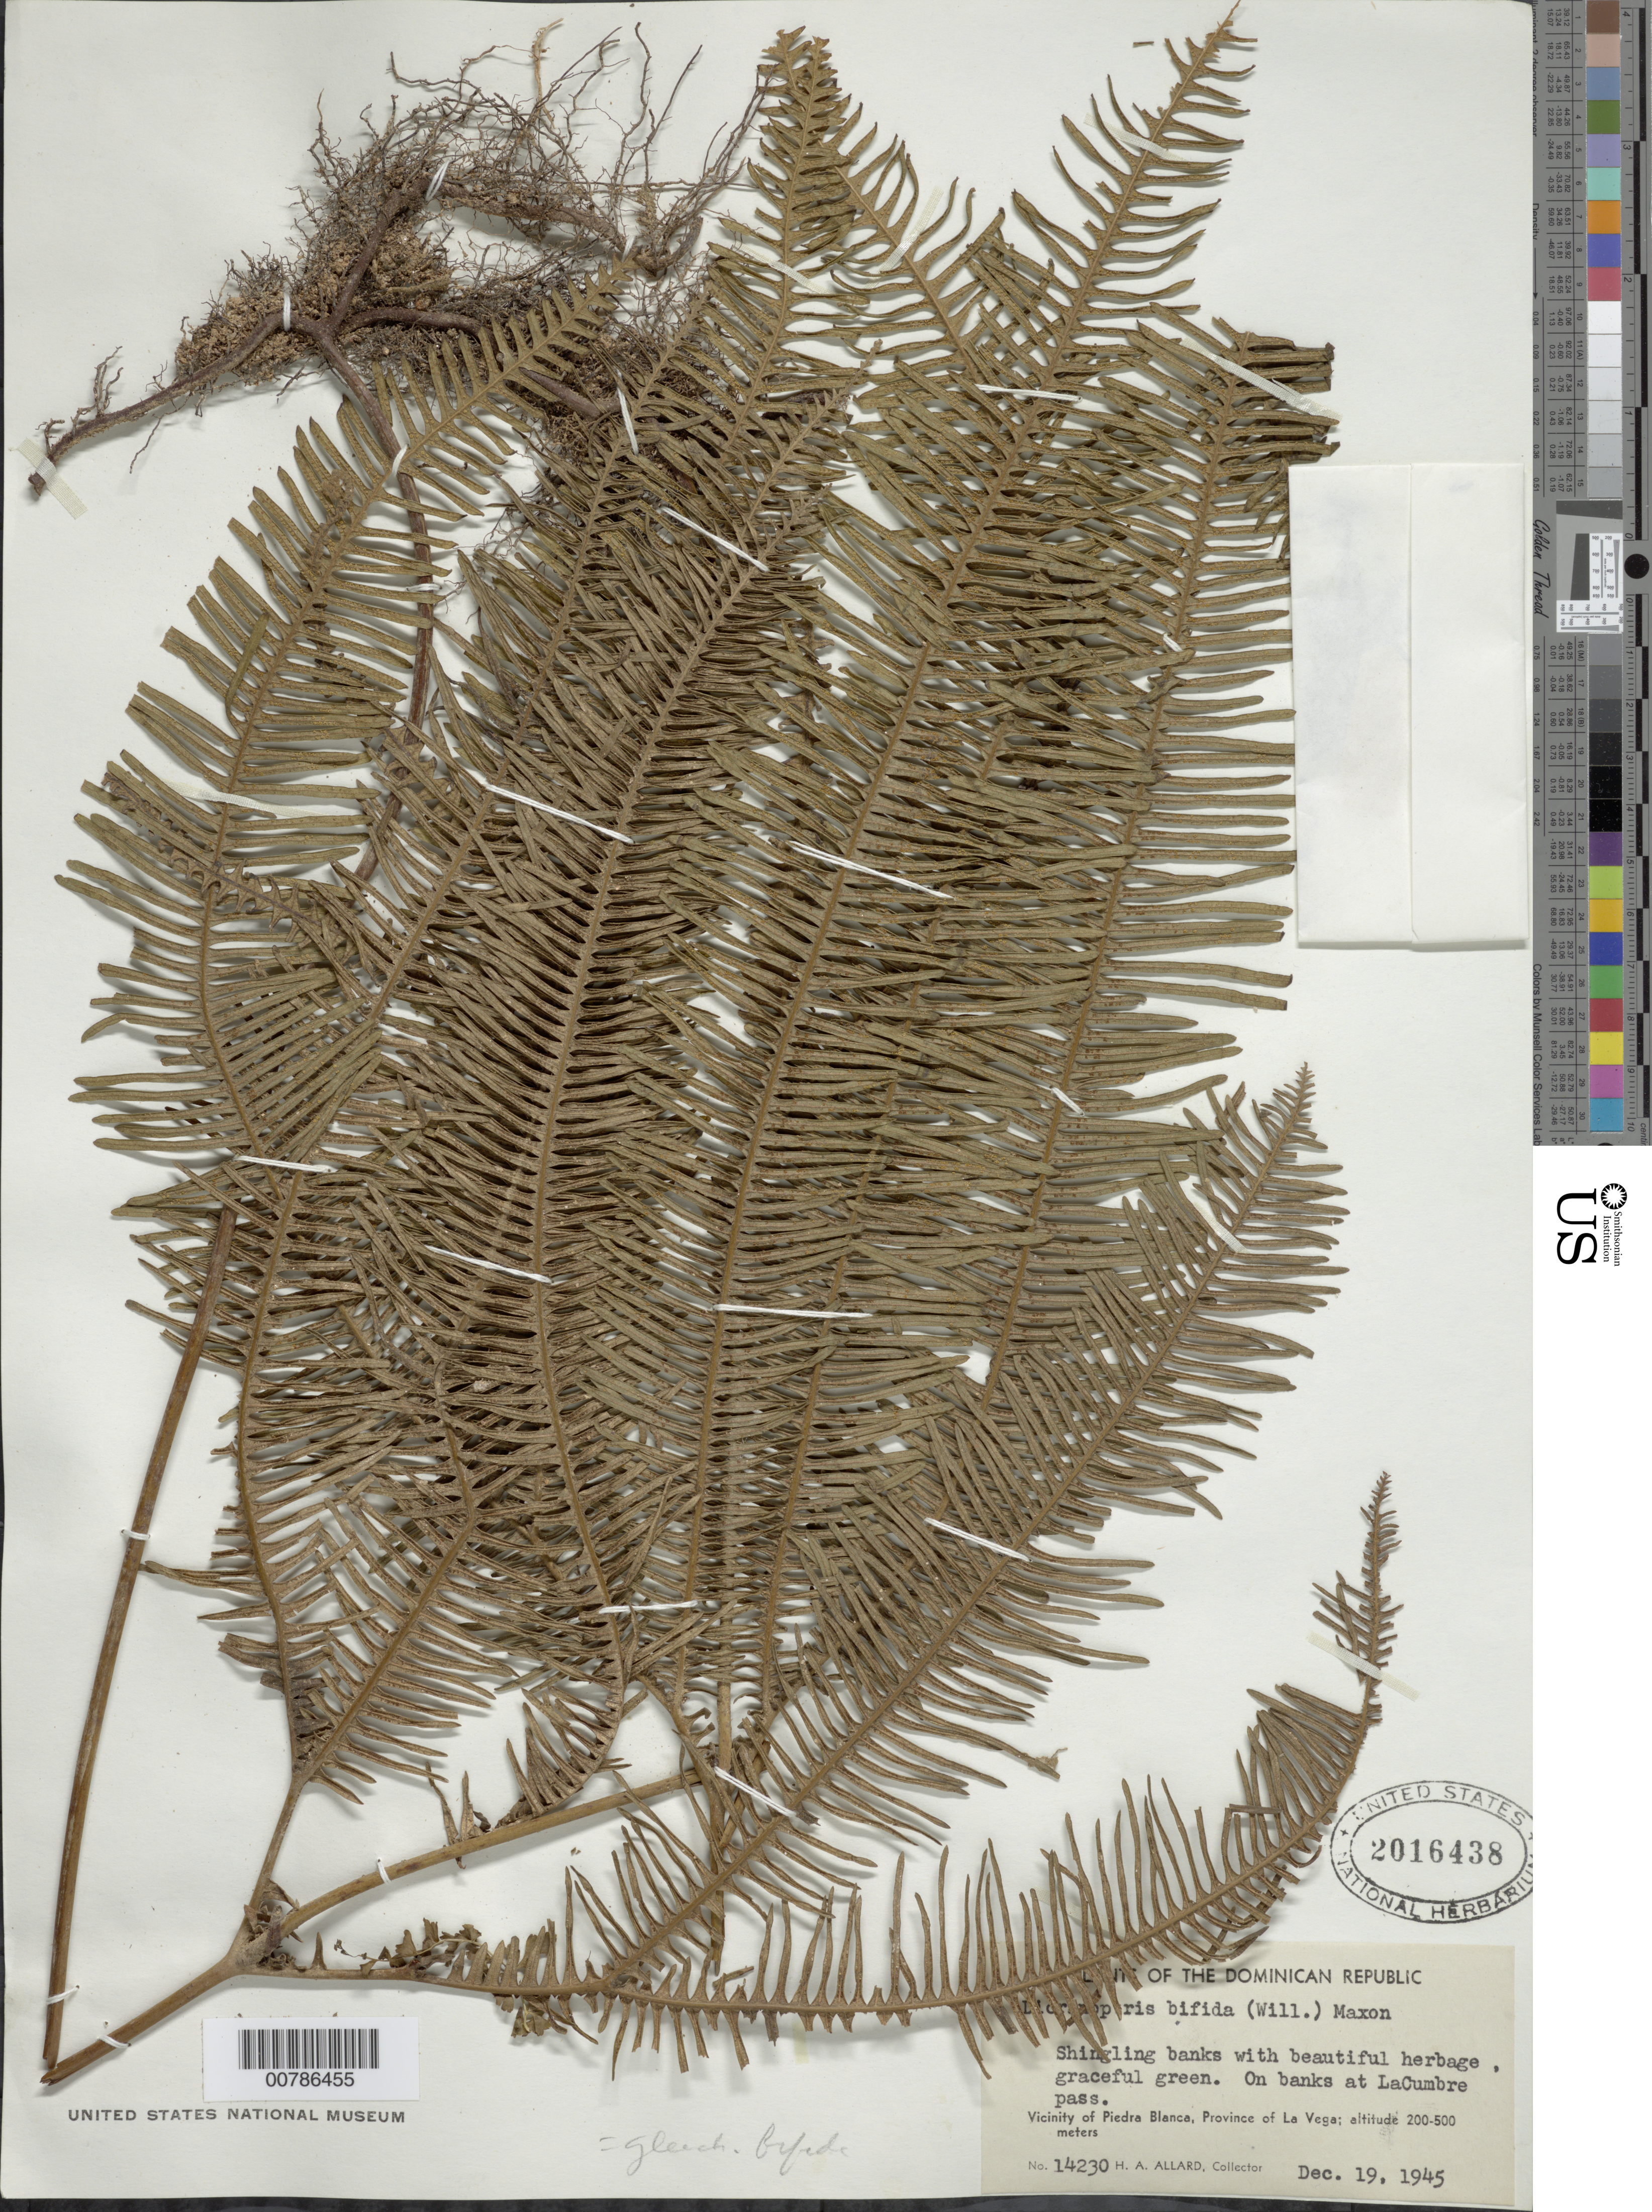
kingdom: Plantae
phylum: Tracheophyta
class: Polypodiopsida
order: Gleicheniales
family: Gleicheniaceae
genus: Sticherus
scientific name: Sticherus bifidus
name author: (Willd.) Ching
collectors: H. A. Allard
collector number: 14230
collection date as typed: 19 Dec 1945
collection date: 1945-12-19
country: Dominican Republic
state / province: La Vega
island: Hispaniola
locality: Piedra Blanca vicinity, banks of La Cumbre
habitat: Shingling banks with beautiful herbage, graceful green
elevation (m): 200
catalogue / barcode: US 2106438